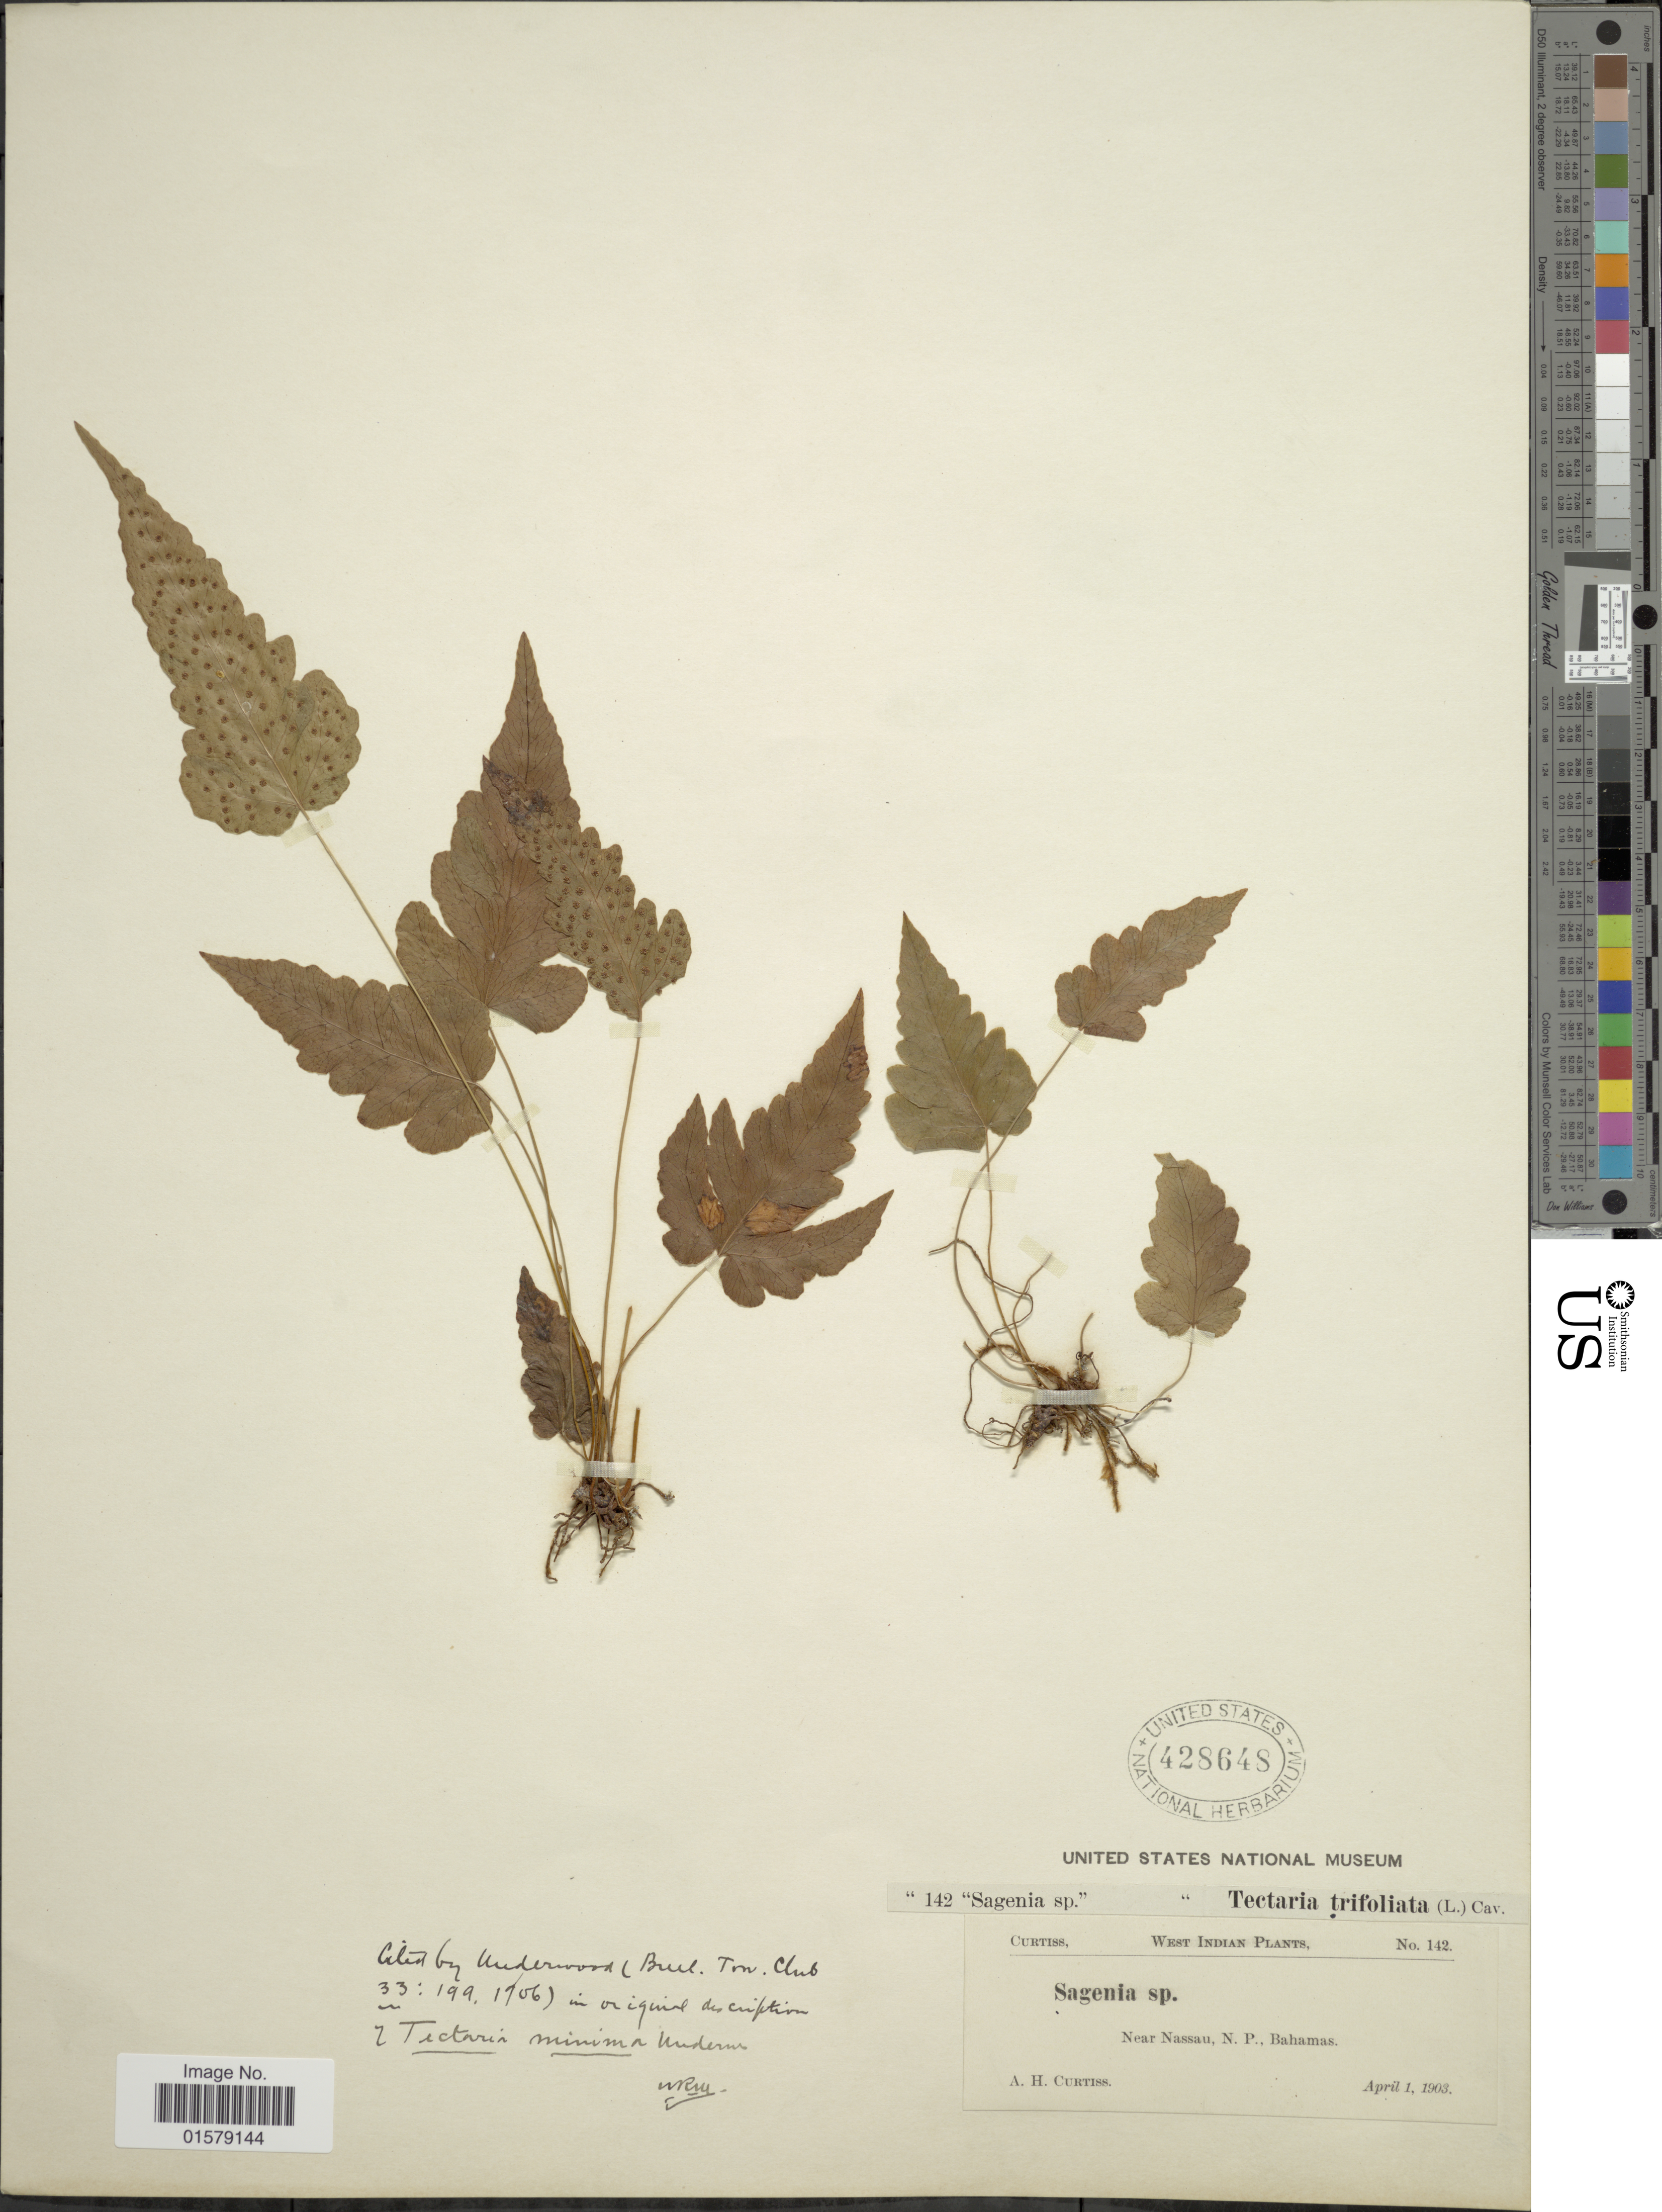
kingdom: Plantae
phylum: Tracheophyta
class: Polypodiopsida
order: Polypodiales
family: Tectariaceae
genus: Tectaria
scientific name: Tectaria fimbriata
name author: (Willd.) Lourteig & Proctor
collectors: A. H. Curtiss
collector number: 142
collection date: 1903-04-01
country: Bahamas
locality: West Indian, Near Nassau, N. P. Bahamas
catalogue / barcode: US 428648